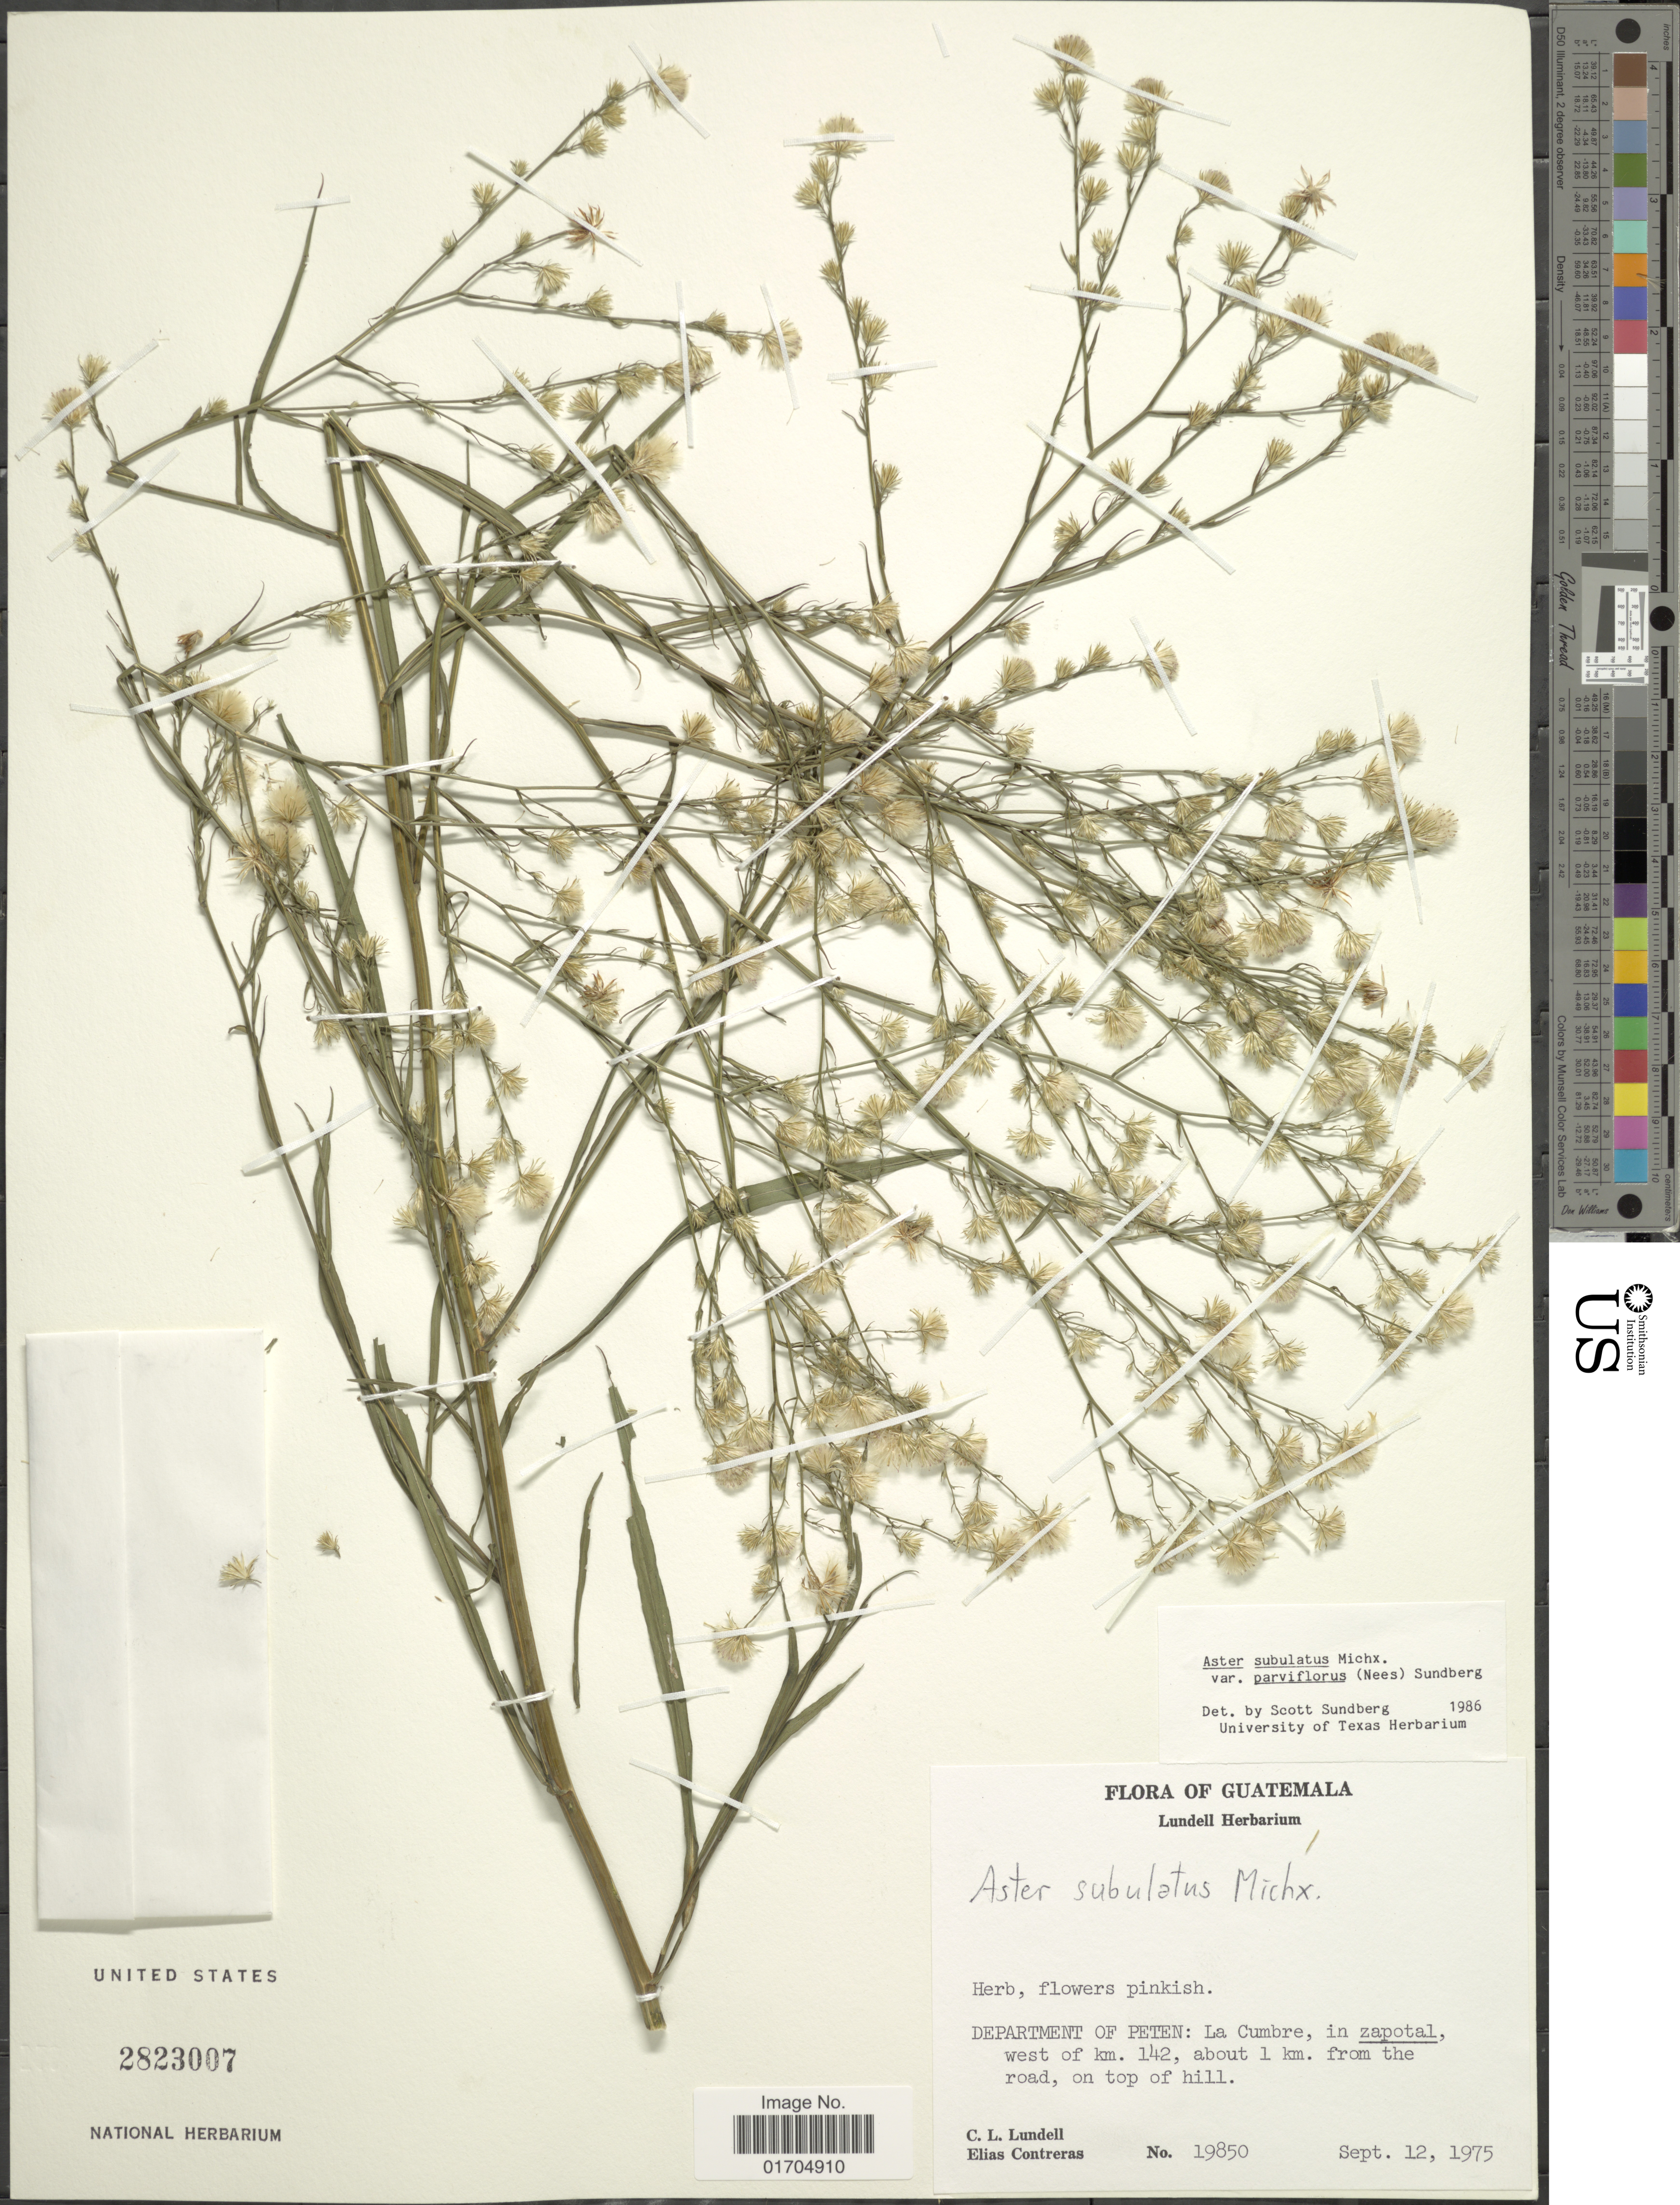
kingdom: Plantae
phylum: Tracheophyta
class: Magnoliopsida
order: Asterales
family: Asteraceae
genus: Symphyotrichum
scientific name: Symphyotrichum subulatum var. parviflorum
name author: (Nees) S.D. Sundb.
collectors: C. L. Lundell & E. Conteras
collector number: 19850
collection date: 1975-09-12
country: Guatemala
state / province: El Petén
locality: La Cumbre, in zapotal, west of km. 142, about 1 km. from the road, on top of hill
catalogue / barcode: US 2823007